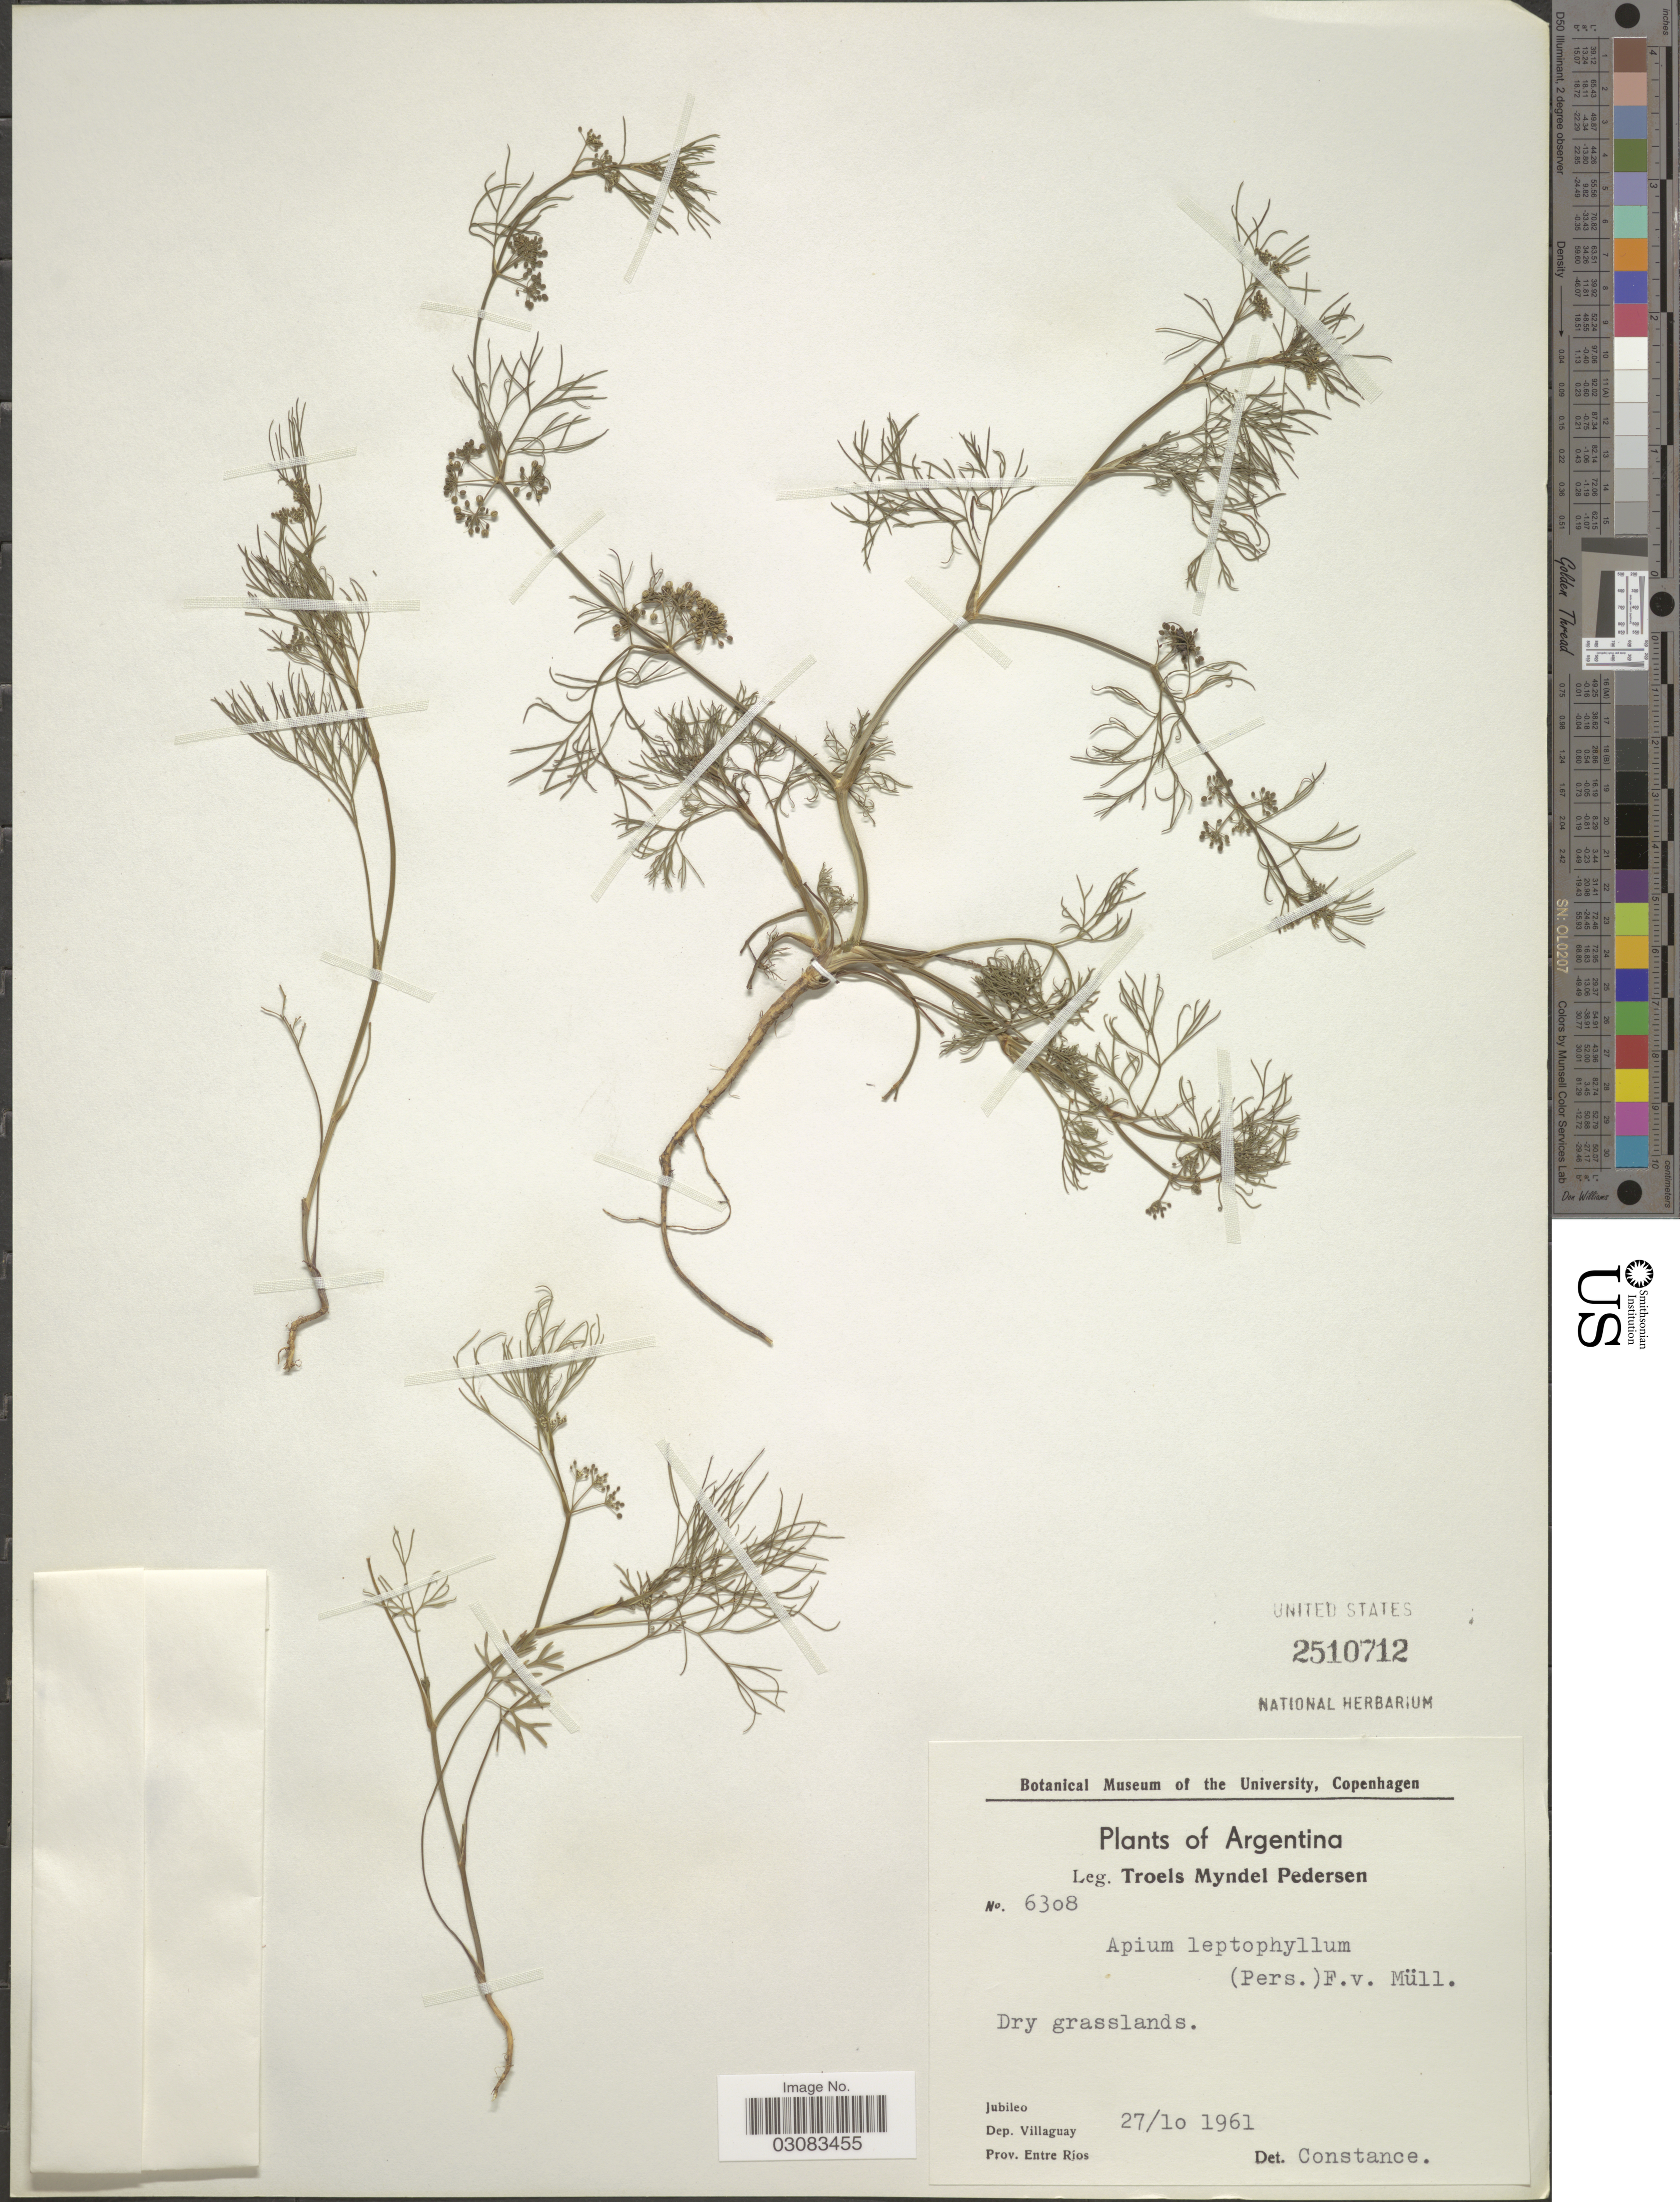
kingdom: Plantae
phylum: Tracheophyta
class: Magnoliopsida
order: Apiales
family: Apiaceae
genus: Cyclospermum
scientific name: Cyclospermum leptophyllum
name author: (Pers.) Sprague ex Britton & P. Wilson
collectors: T. Pederson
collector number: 6308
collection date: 1961-10-27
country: Argentina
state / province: Entre Rios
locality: Jubileo. Dep. Villaguay.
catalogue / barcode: US 2510712